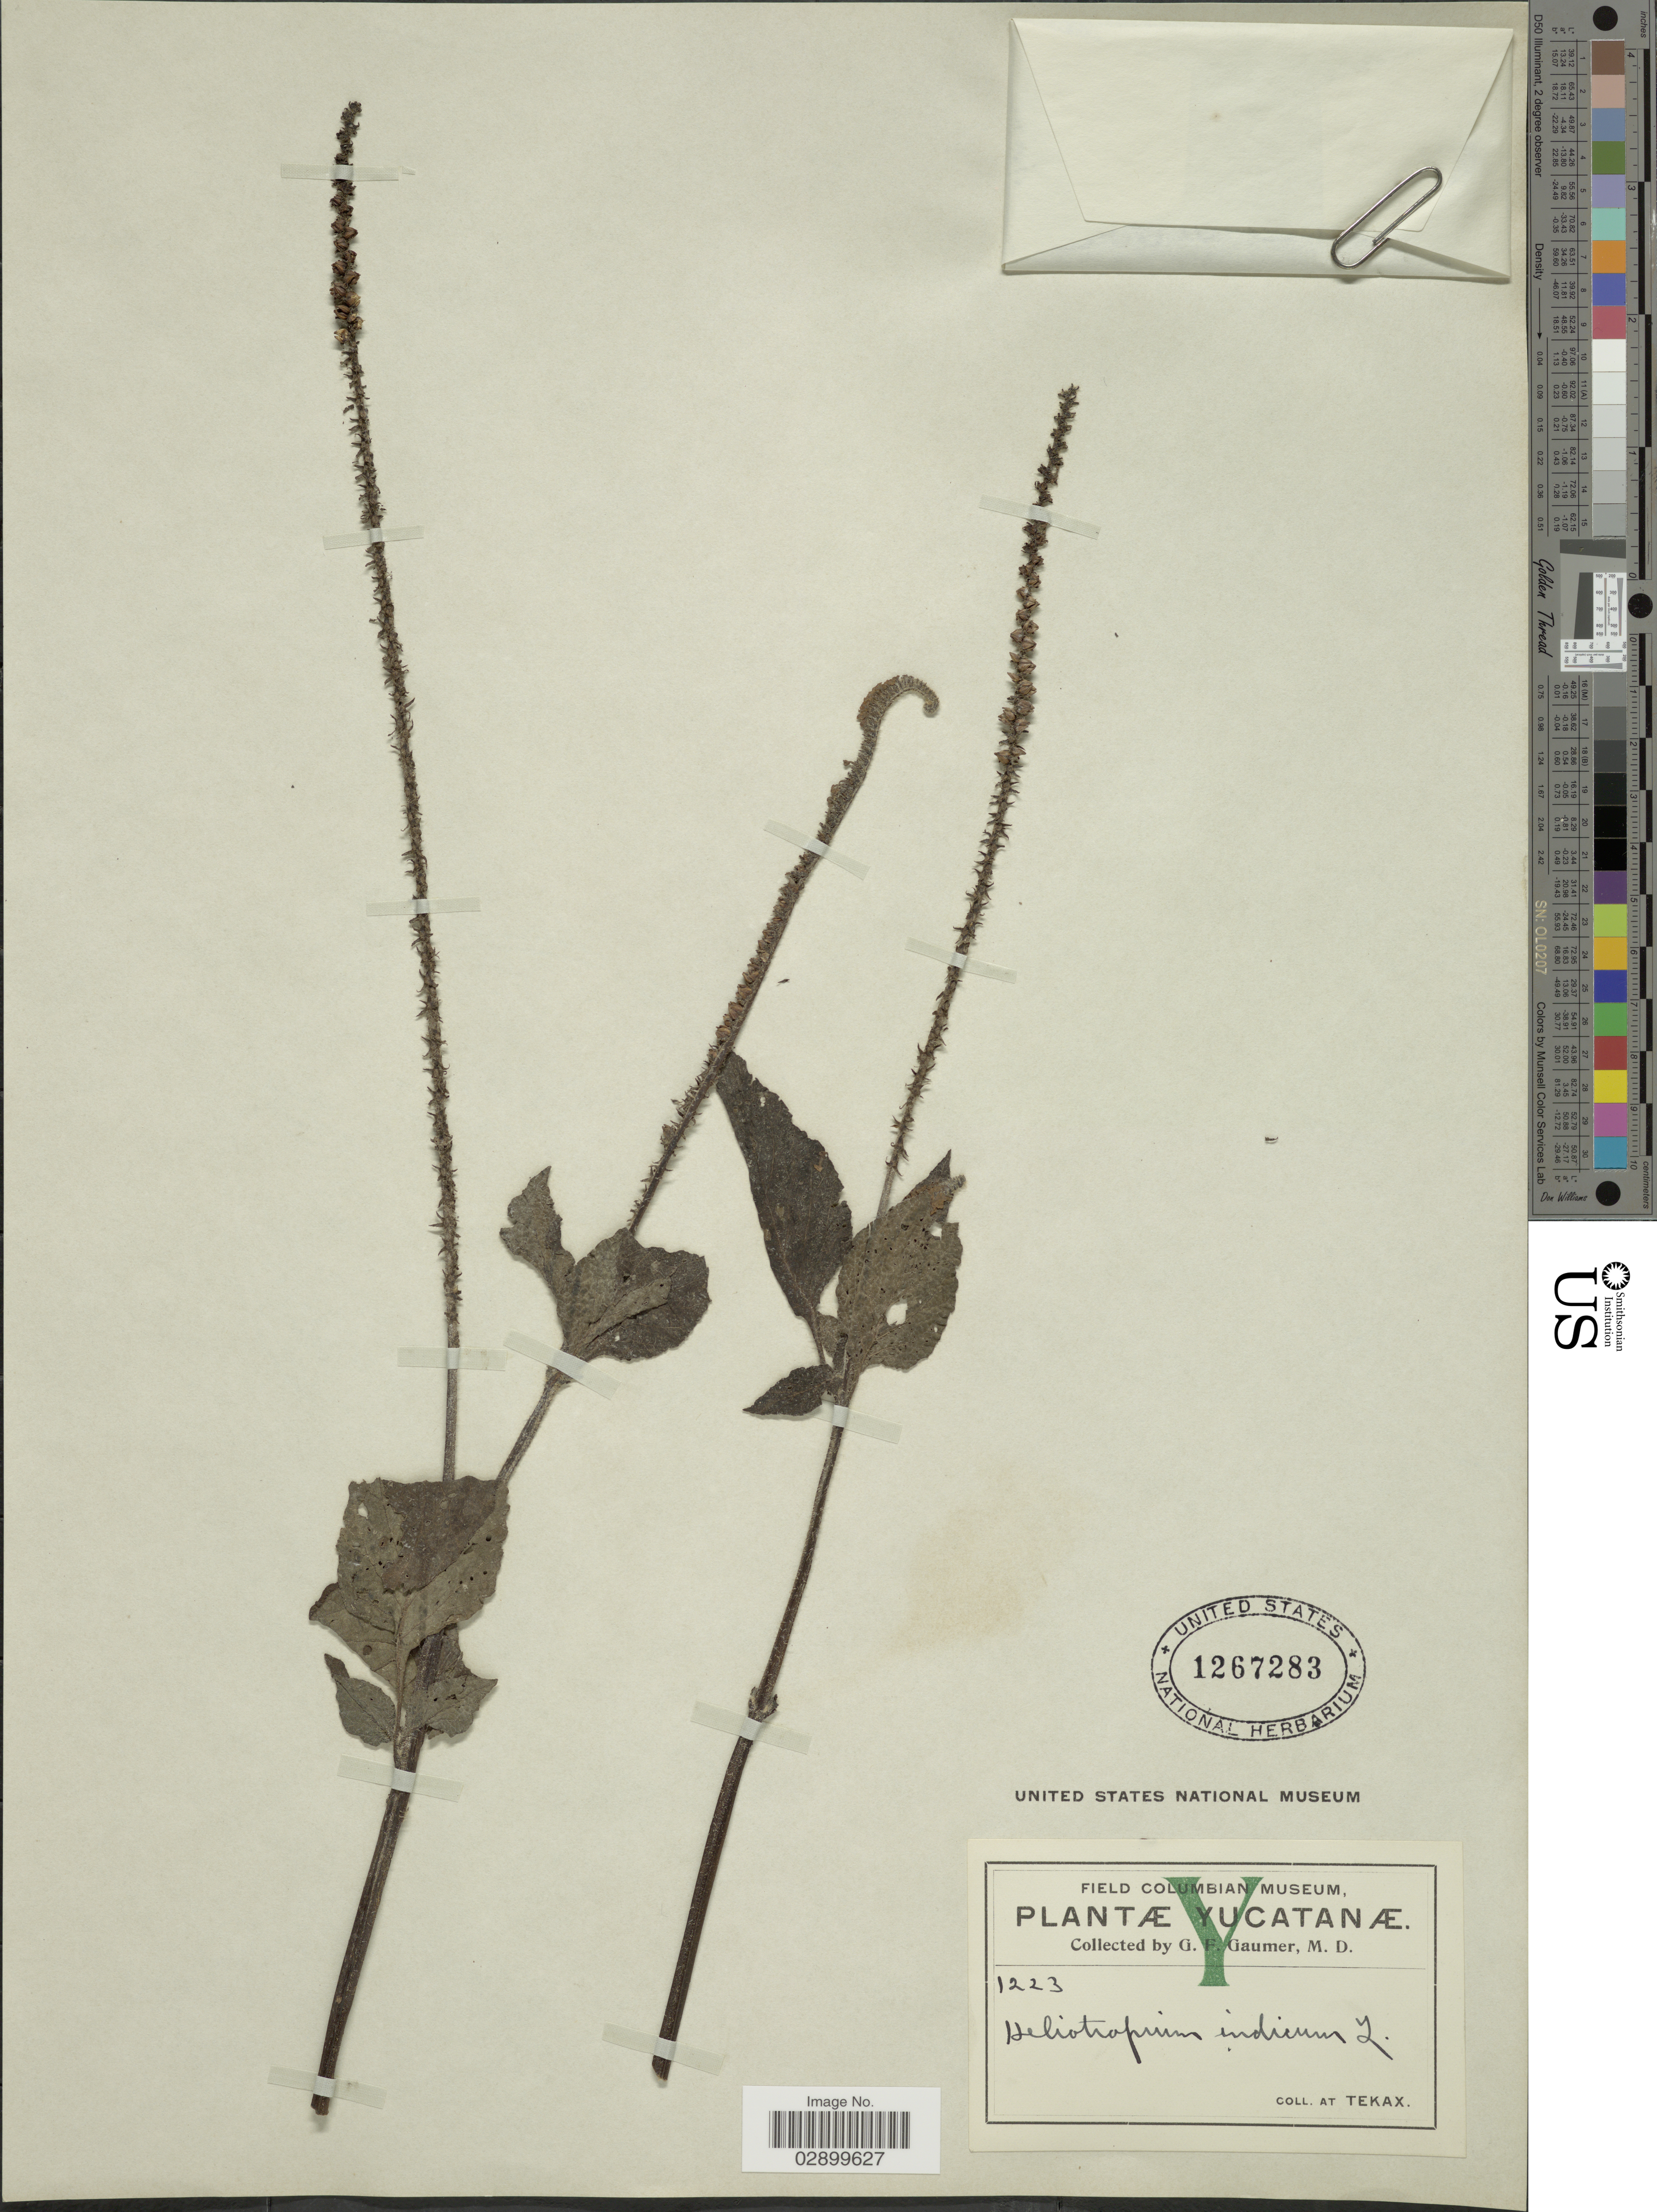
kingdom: Plantae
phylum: Tracheophyta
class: Magnoliopsida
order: Boraginales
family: Heliotropiaceae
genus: Heliotropium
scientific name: Heliotropium indicum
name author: L.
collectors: G. F. Gaumer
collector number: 1223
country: Mexico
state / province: Yucatán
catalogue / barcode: US 1267283